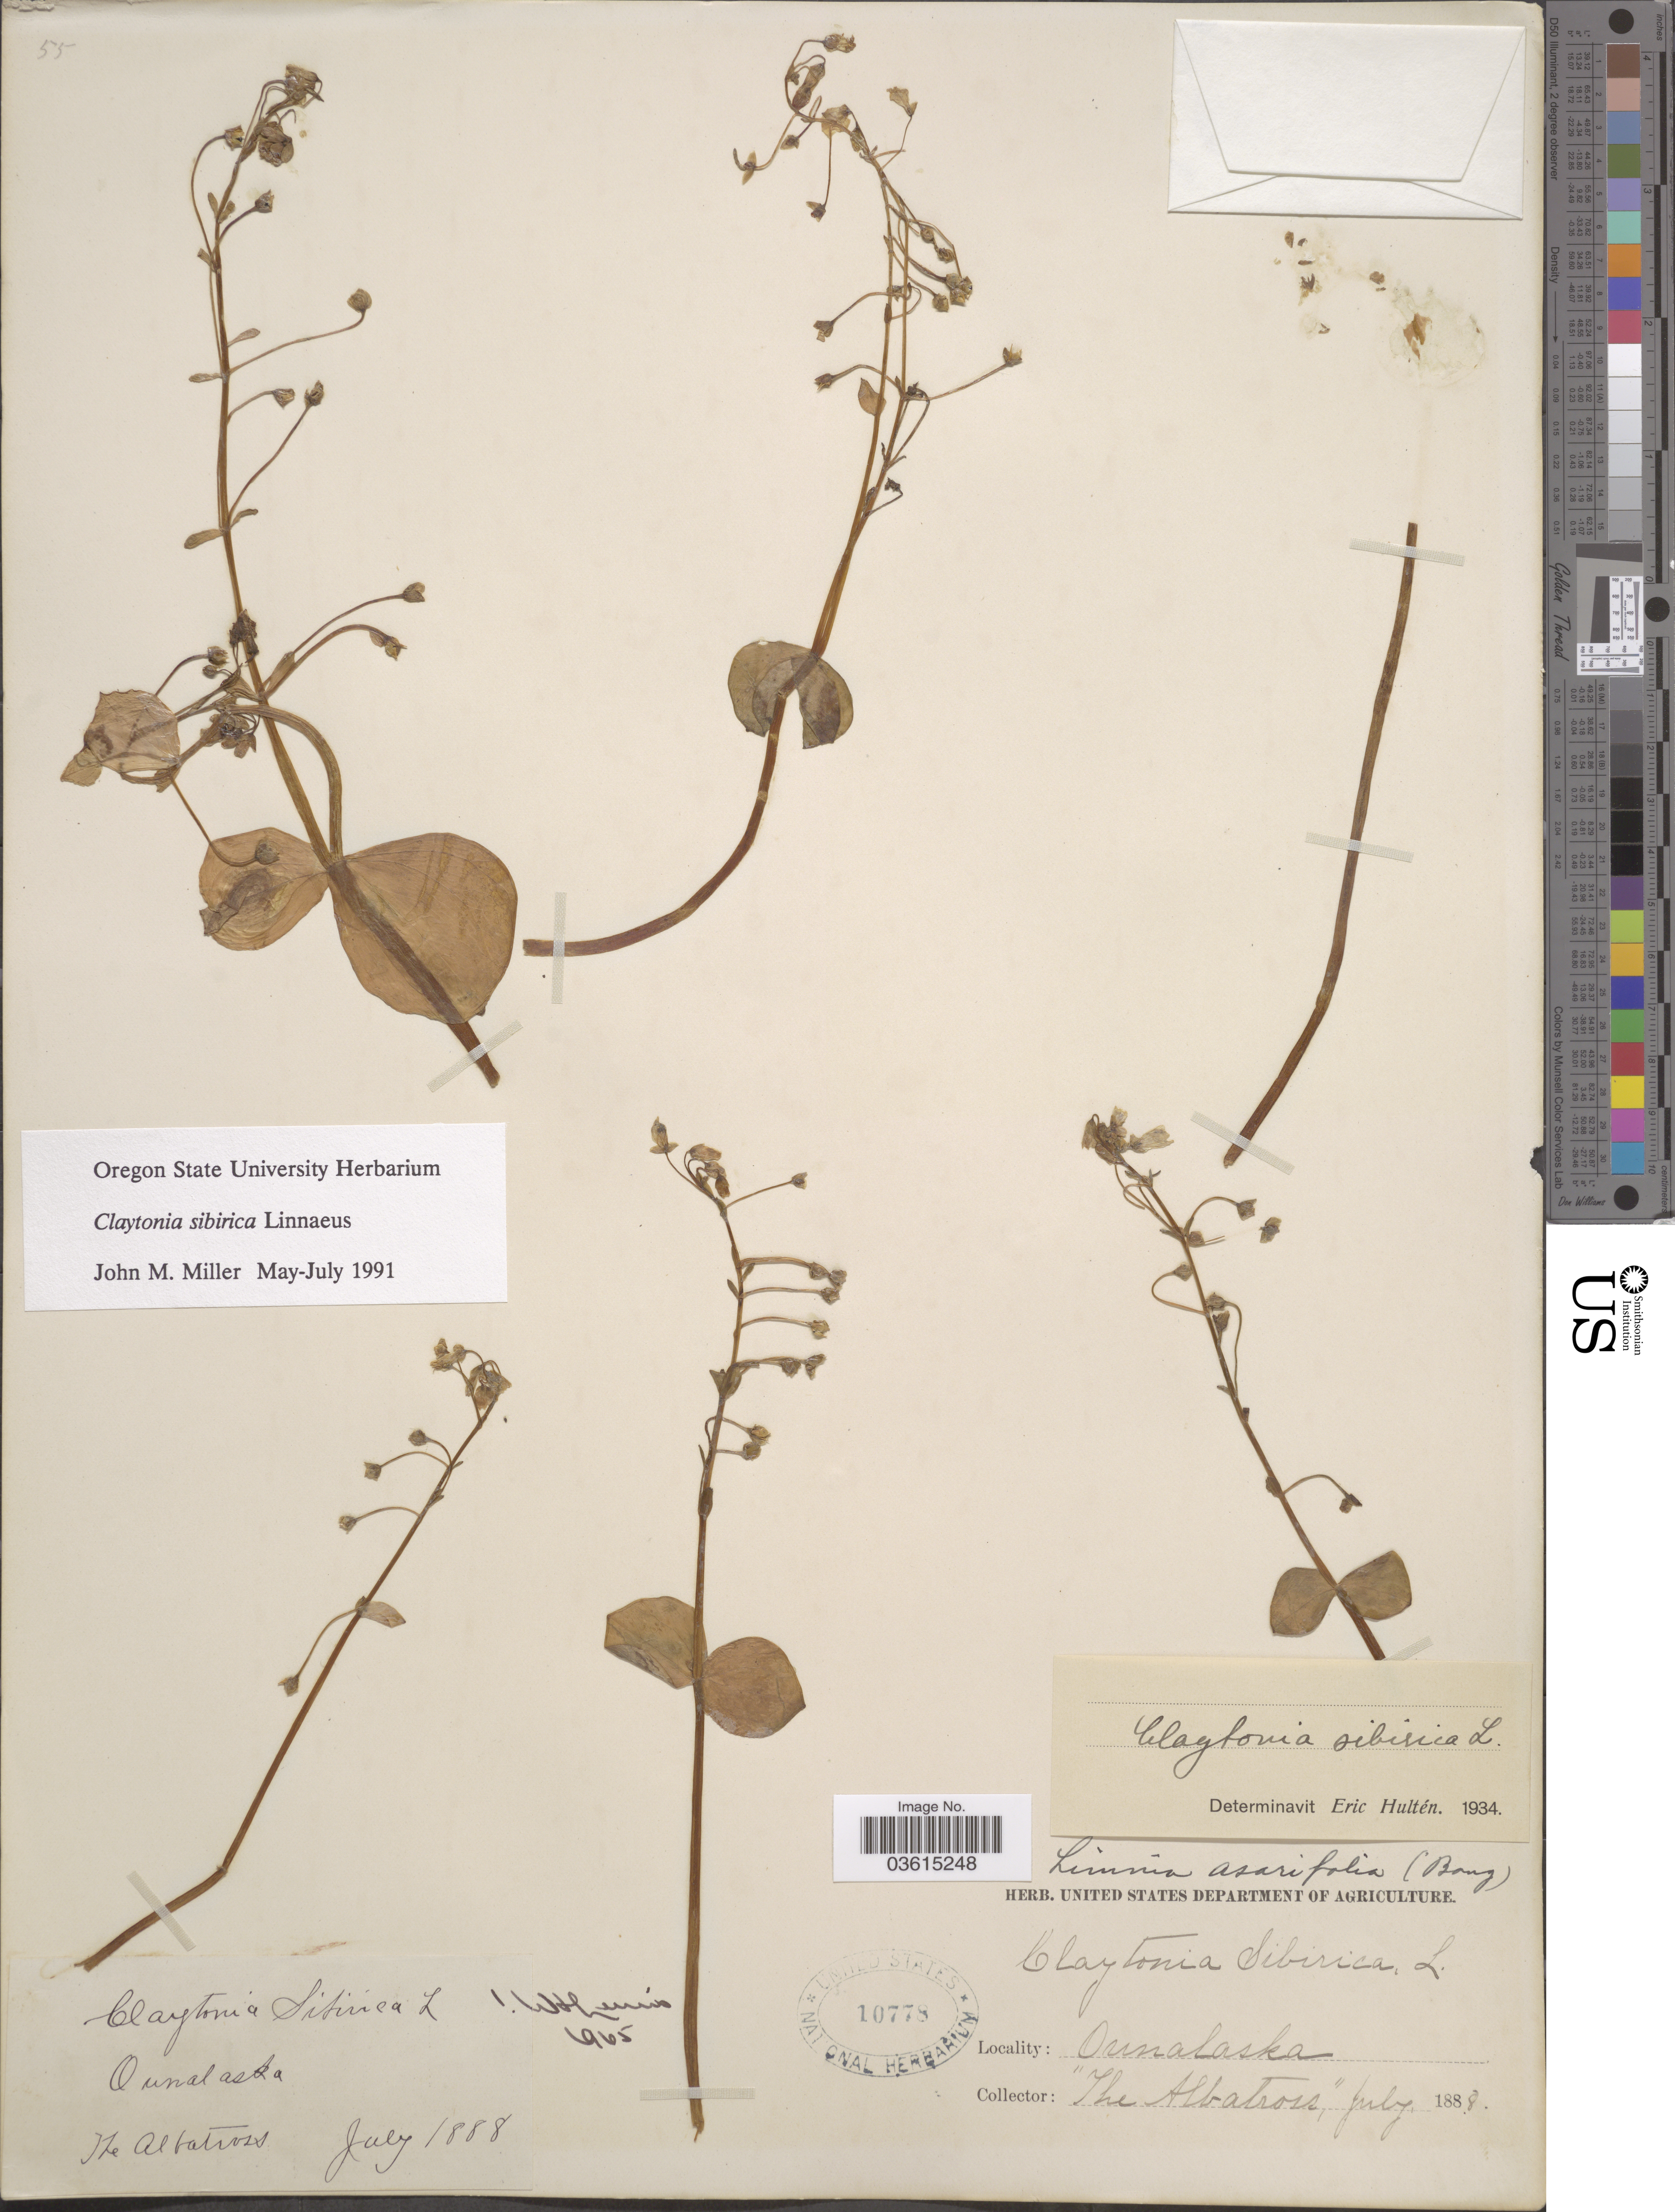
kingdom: Plantae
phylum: Tracheophyta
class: Magnoliopsida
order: Caryophyllales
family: Montiaceae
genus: Claytonia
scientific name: Claytonia sibirica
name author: L.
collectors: "The Albatross"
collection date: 1888-07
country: United States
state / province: Alaska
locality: Unalaska.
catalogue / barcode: US 10778